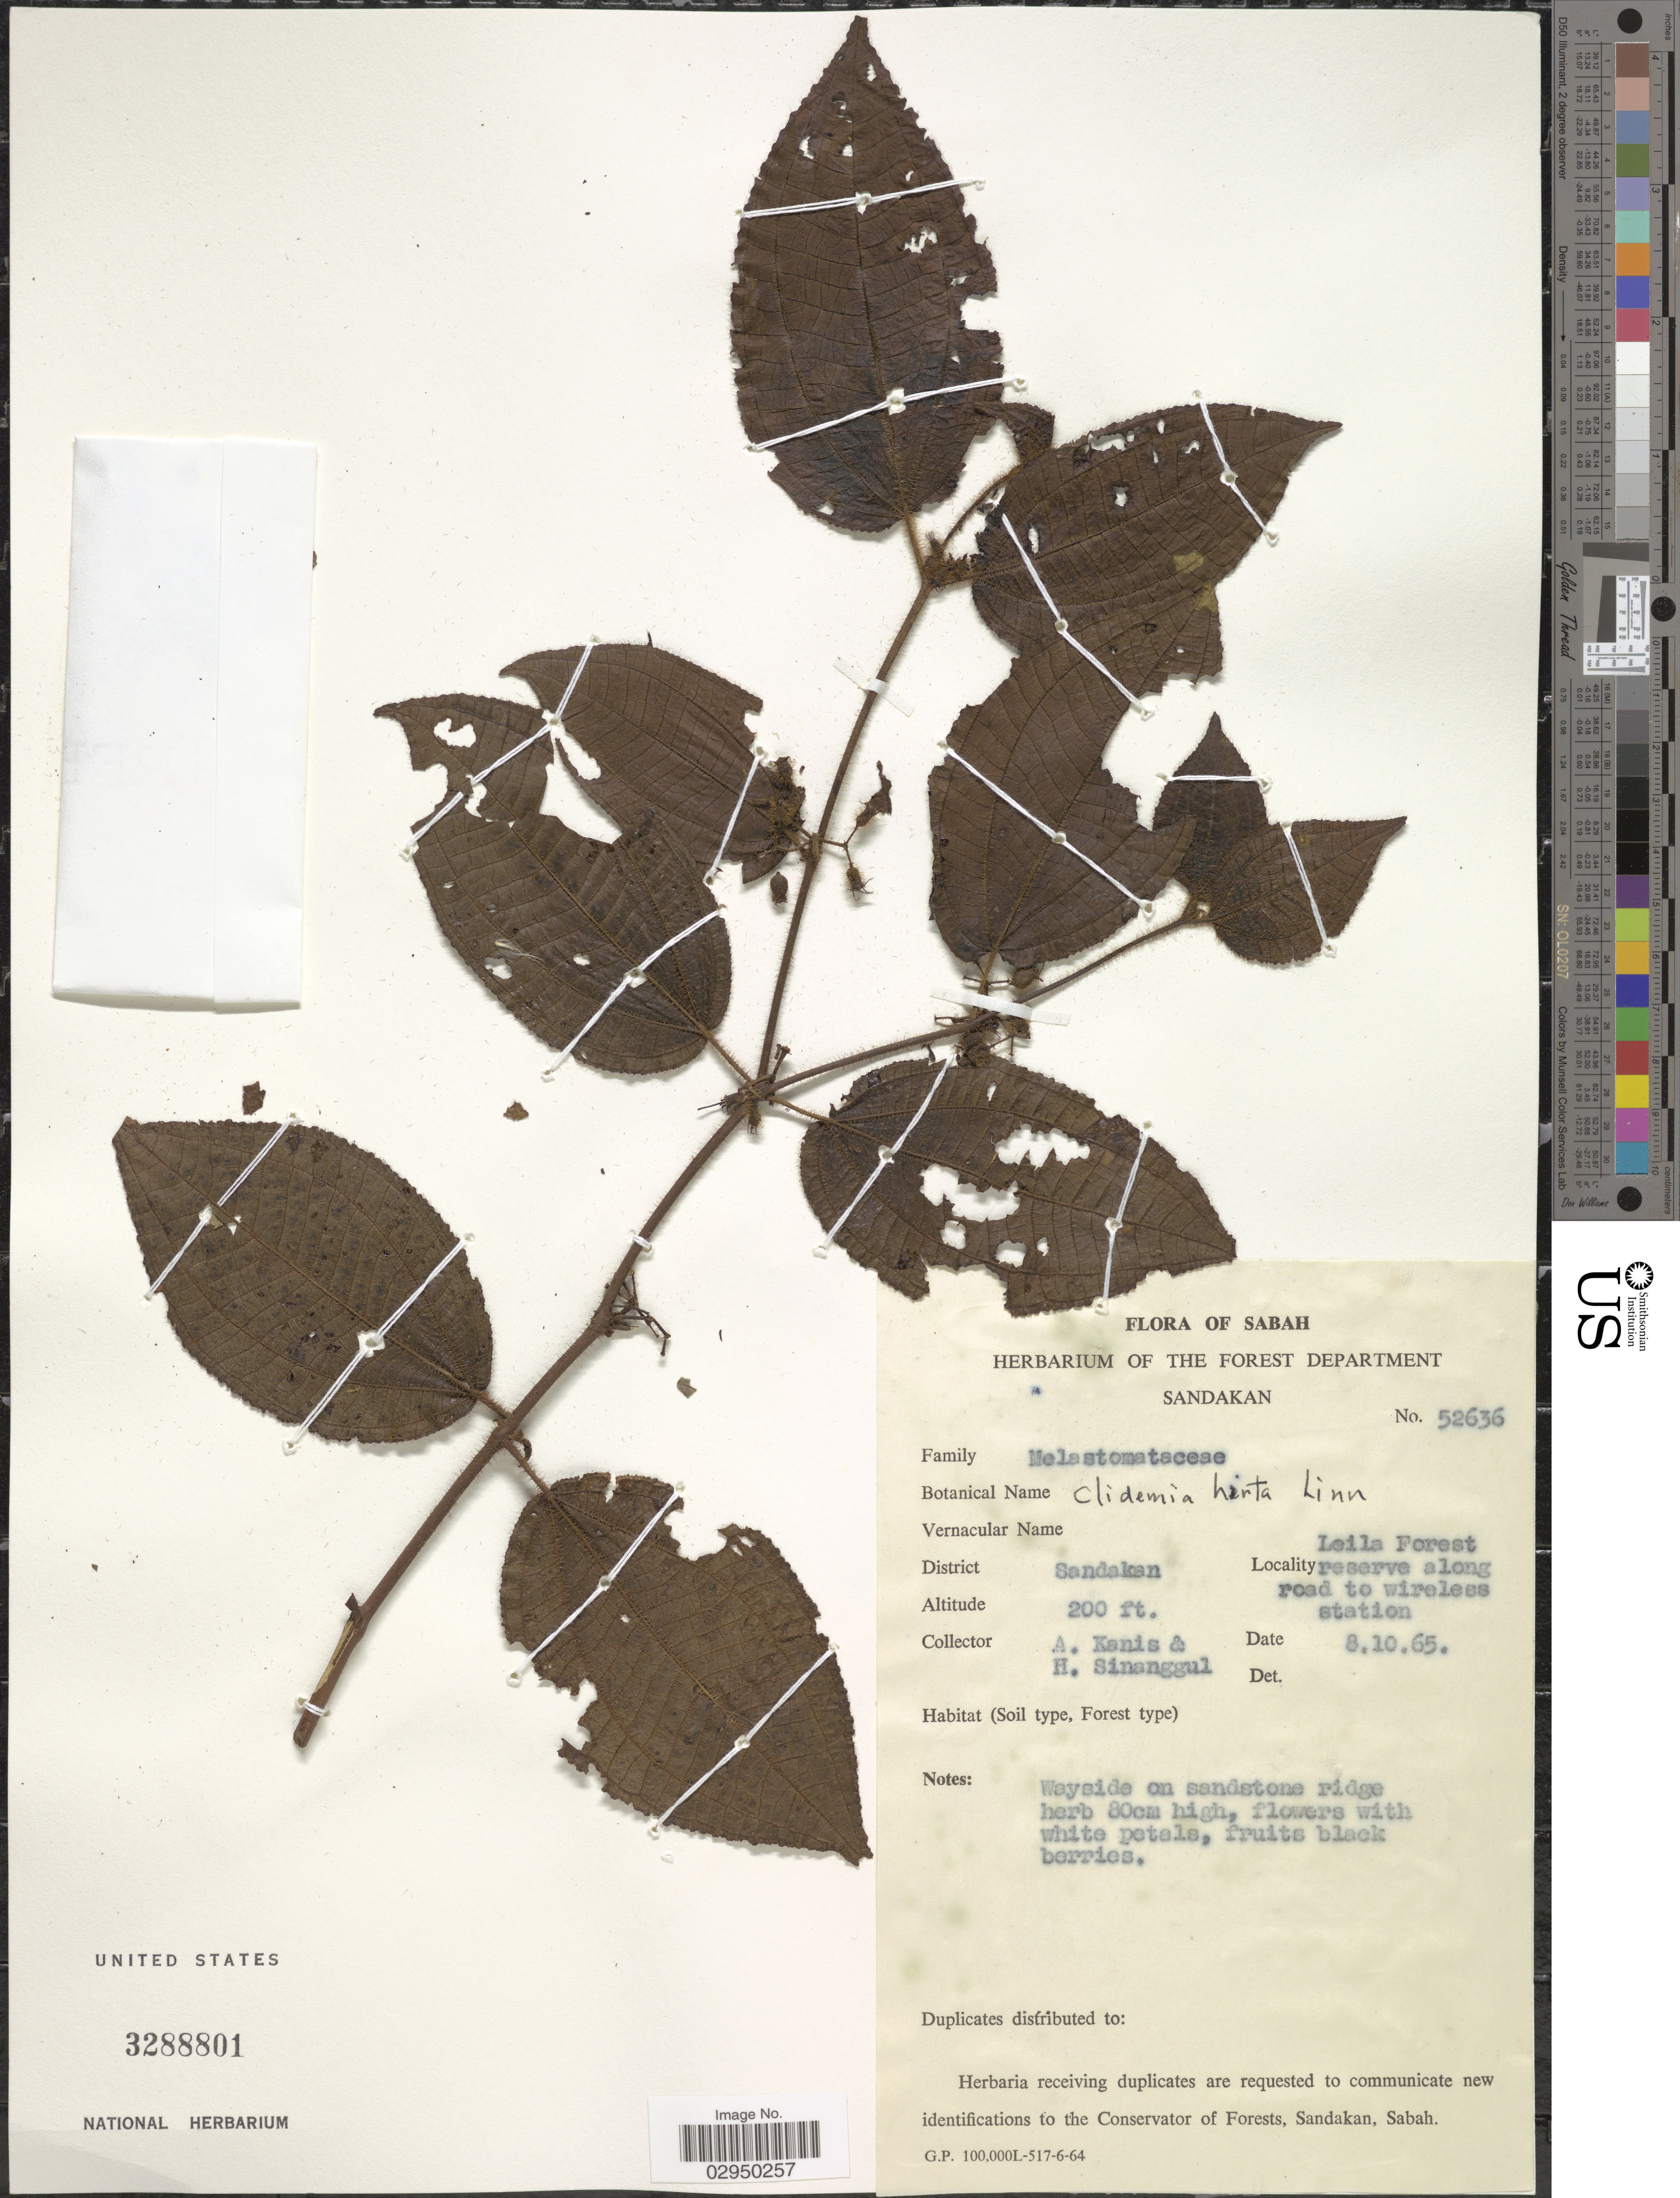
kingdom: Plantae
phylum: Tracheophyta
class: Magnoliopsida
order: Myrtales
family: Melastomataceae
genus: Miconia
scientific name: Miconia crenata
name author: (Vahl) Michelang.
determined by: Wagner, W. L., (BOT), Smithsonian Institution - National Museum of Natural History (UNITED STATES)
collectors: A. Kanis & H. Sinanggul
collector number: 52636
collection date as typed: Transcribed d/m/y: 8/10/65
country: Malaysia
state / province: Sabah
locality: District Sandakan. Leila Forest reserve along road to wireless station.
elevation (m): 61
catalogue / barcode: US 3288801